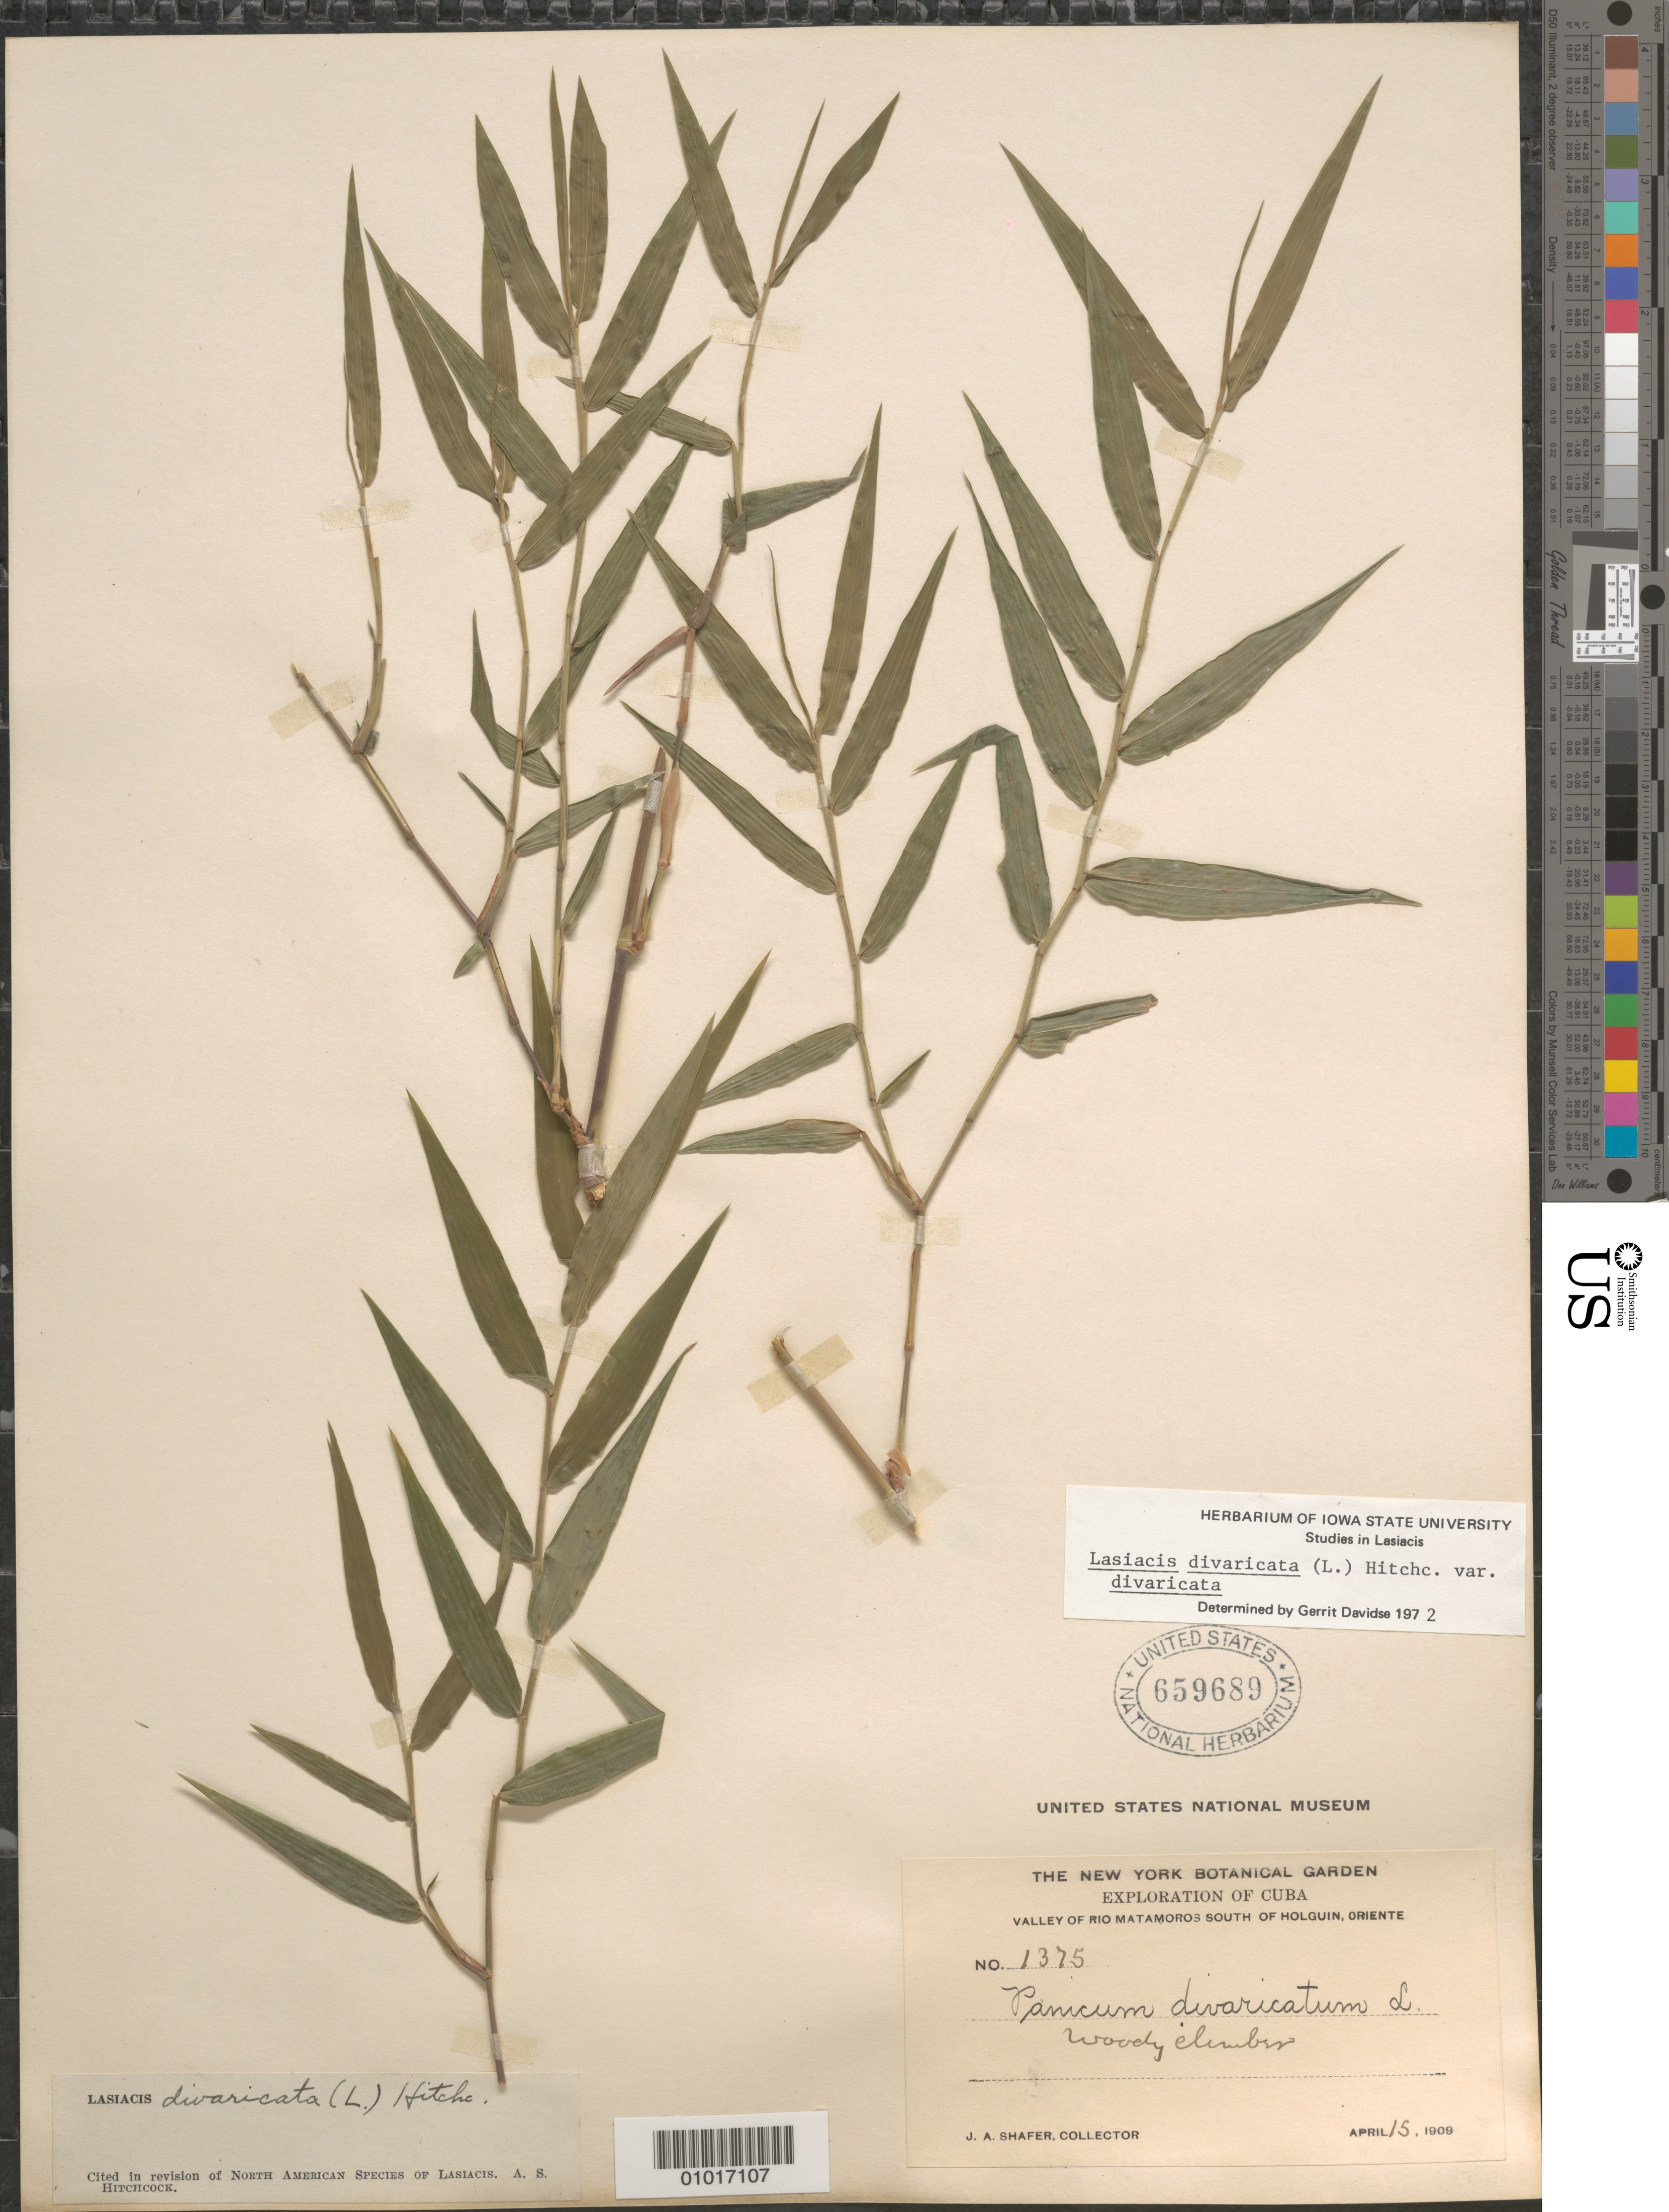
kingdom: Plantae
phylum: Tracheophyta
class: Liliopsida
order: Poales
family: Poaceae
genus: Lasiacis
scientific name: Lasiacis divaricata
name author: (L.) Hitchc.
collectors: J. A. Shafer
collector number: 1375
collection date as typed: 15 Apr 1909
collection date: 1909-04-15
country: Cuba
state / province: Holguín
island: Cuba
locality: Valley of Rio Matamoros south of Holguin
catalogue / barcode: US 659689